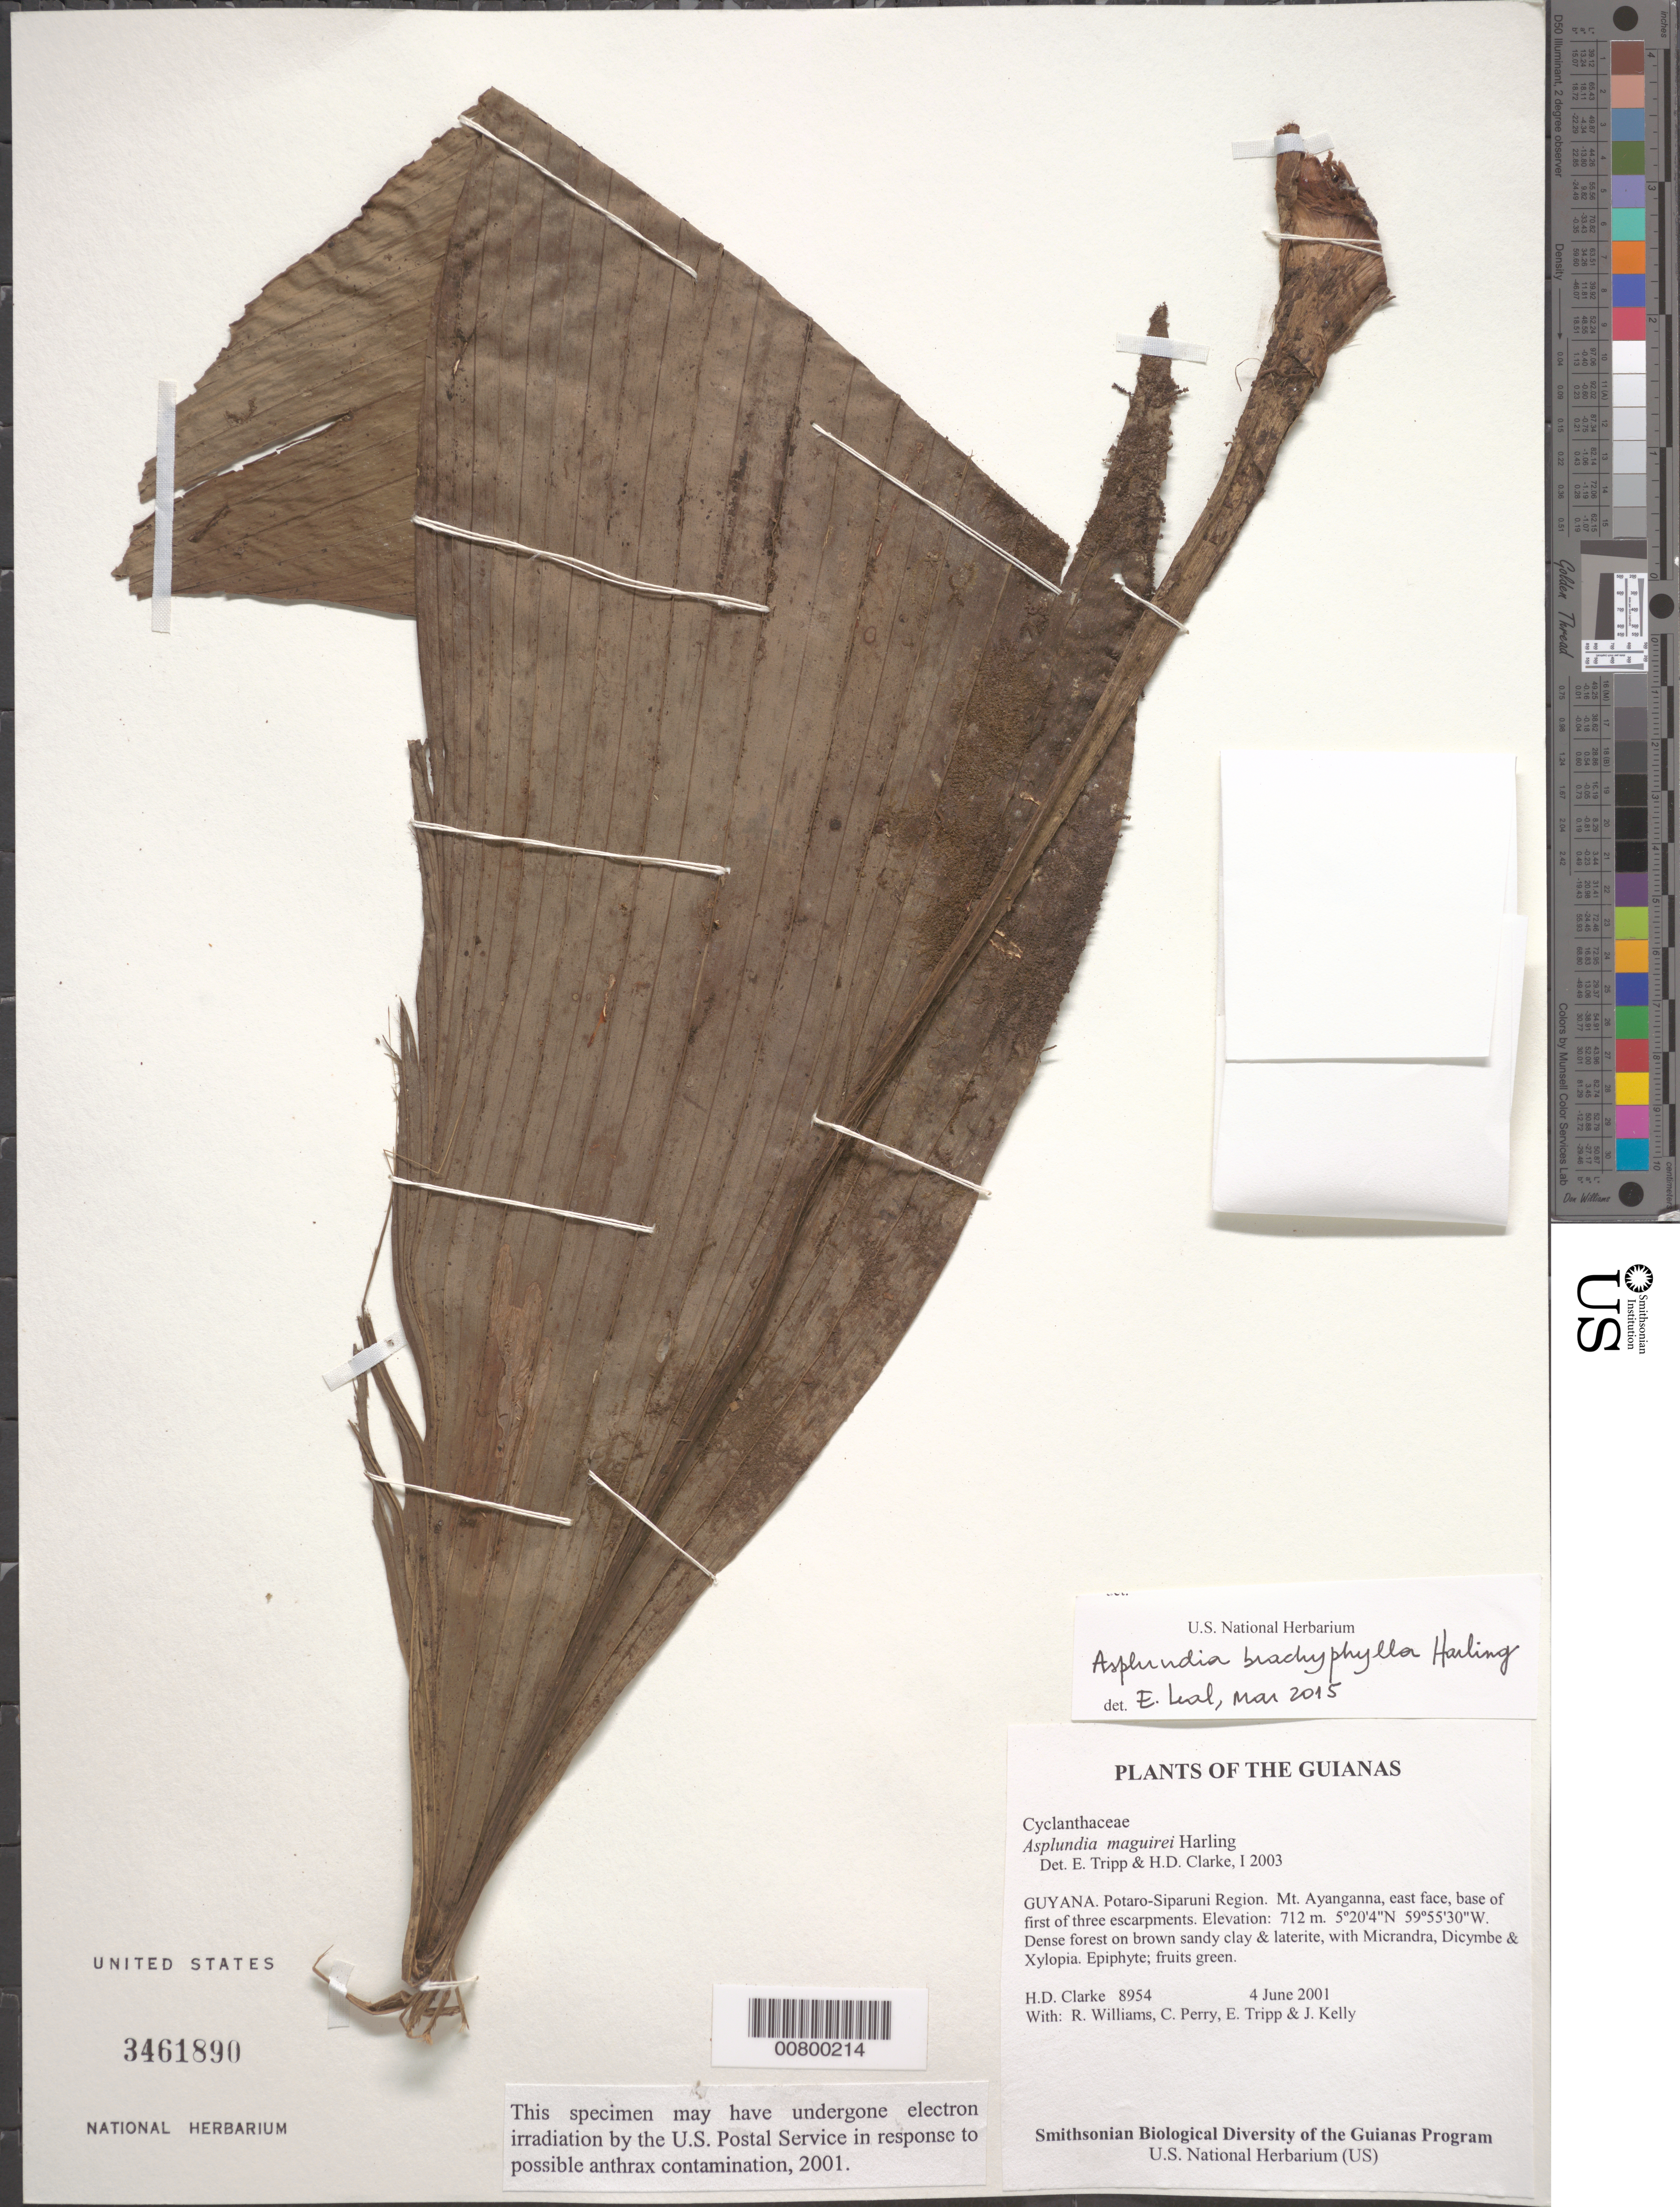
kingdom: Plantae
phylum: Tracheophyta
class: Liliopsida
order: Pandanales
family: Cyclanthaceae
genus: Asplundia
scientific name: Asplundia maguirei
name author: Harling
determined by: Tripp, E. A.; Clarke, H. D.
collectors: H. D. Clarke, R. Williams, C. Perry, E. Tripp & J. Kelly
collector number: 8954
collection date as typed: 4 June 2001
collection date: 2001-06-04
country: Guyana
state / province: Potaro-Siparuni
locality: Mt. Ayanganna, east face, base of first of three escarpments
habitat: Dense forest on brown sandy clay & laterite, with Micrandra, Dicymbe & Xylopia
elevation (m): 712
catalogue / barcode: US 3461890